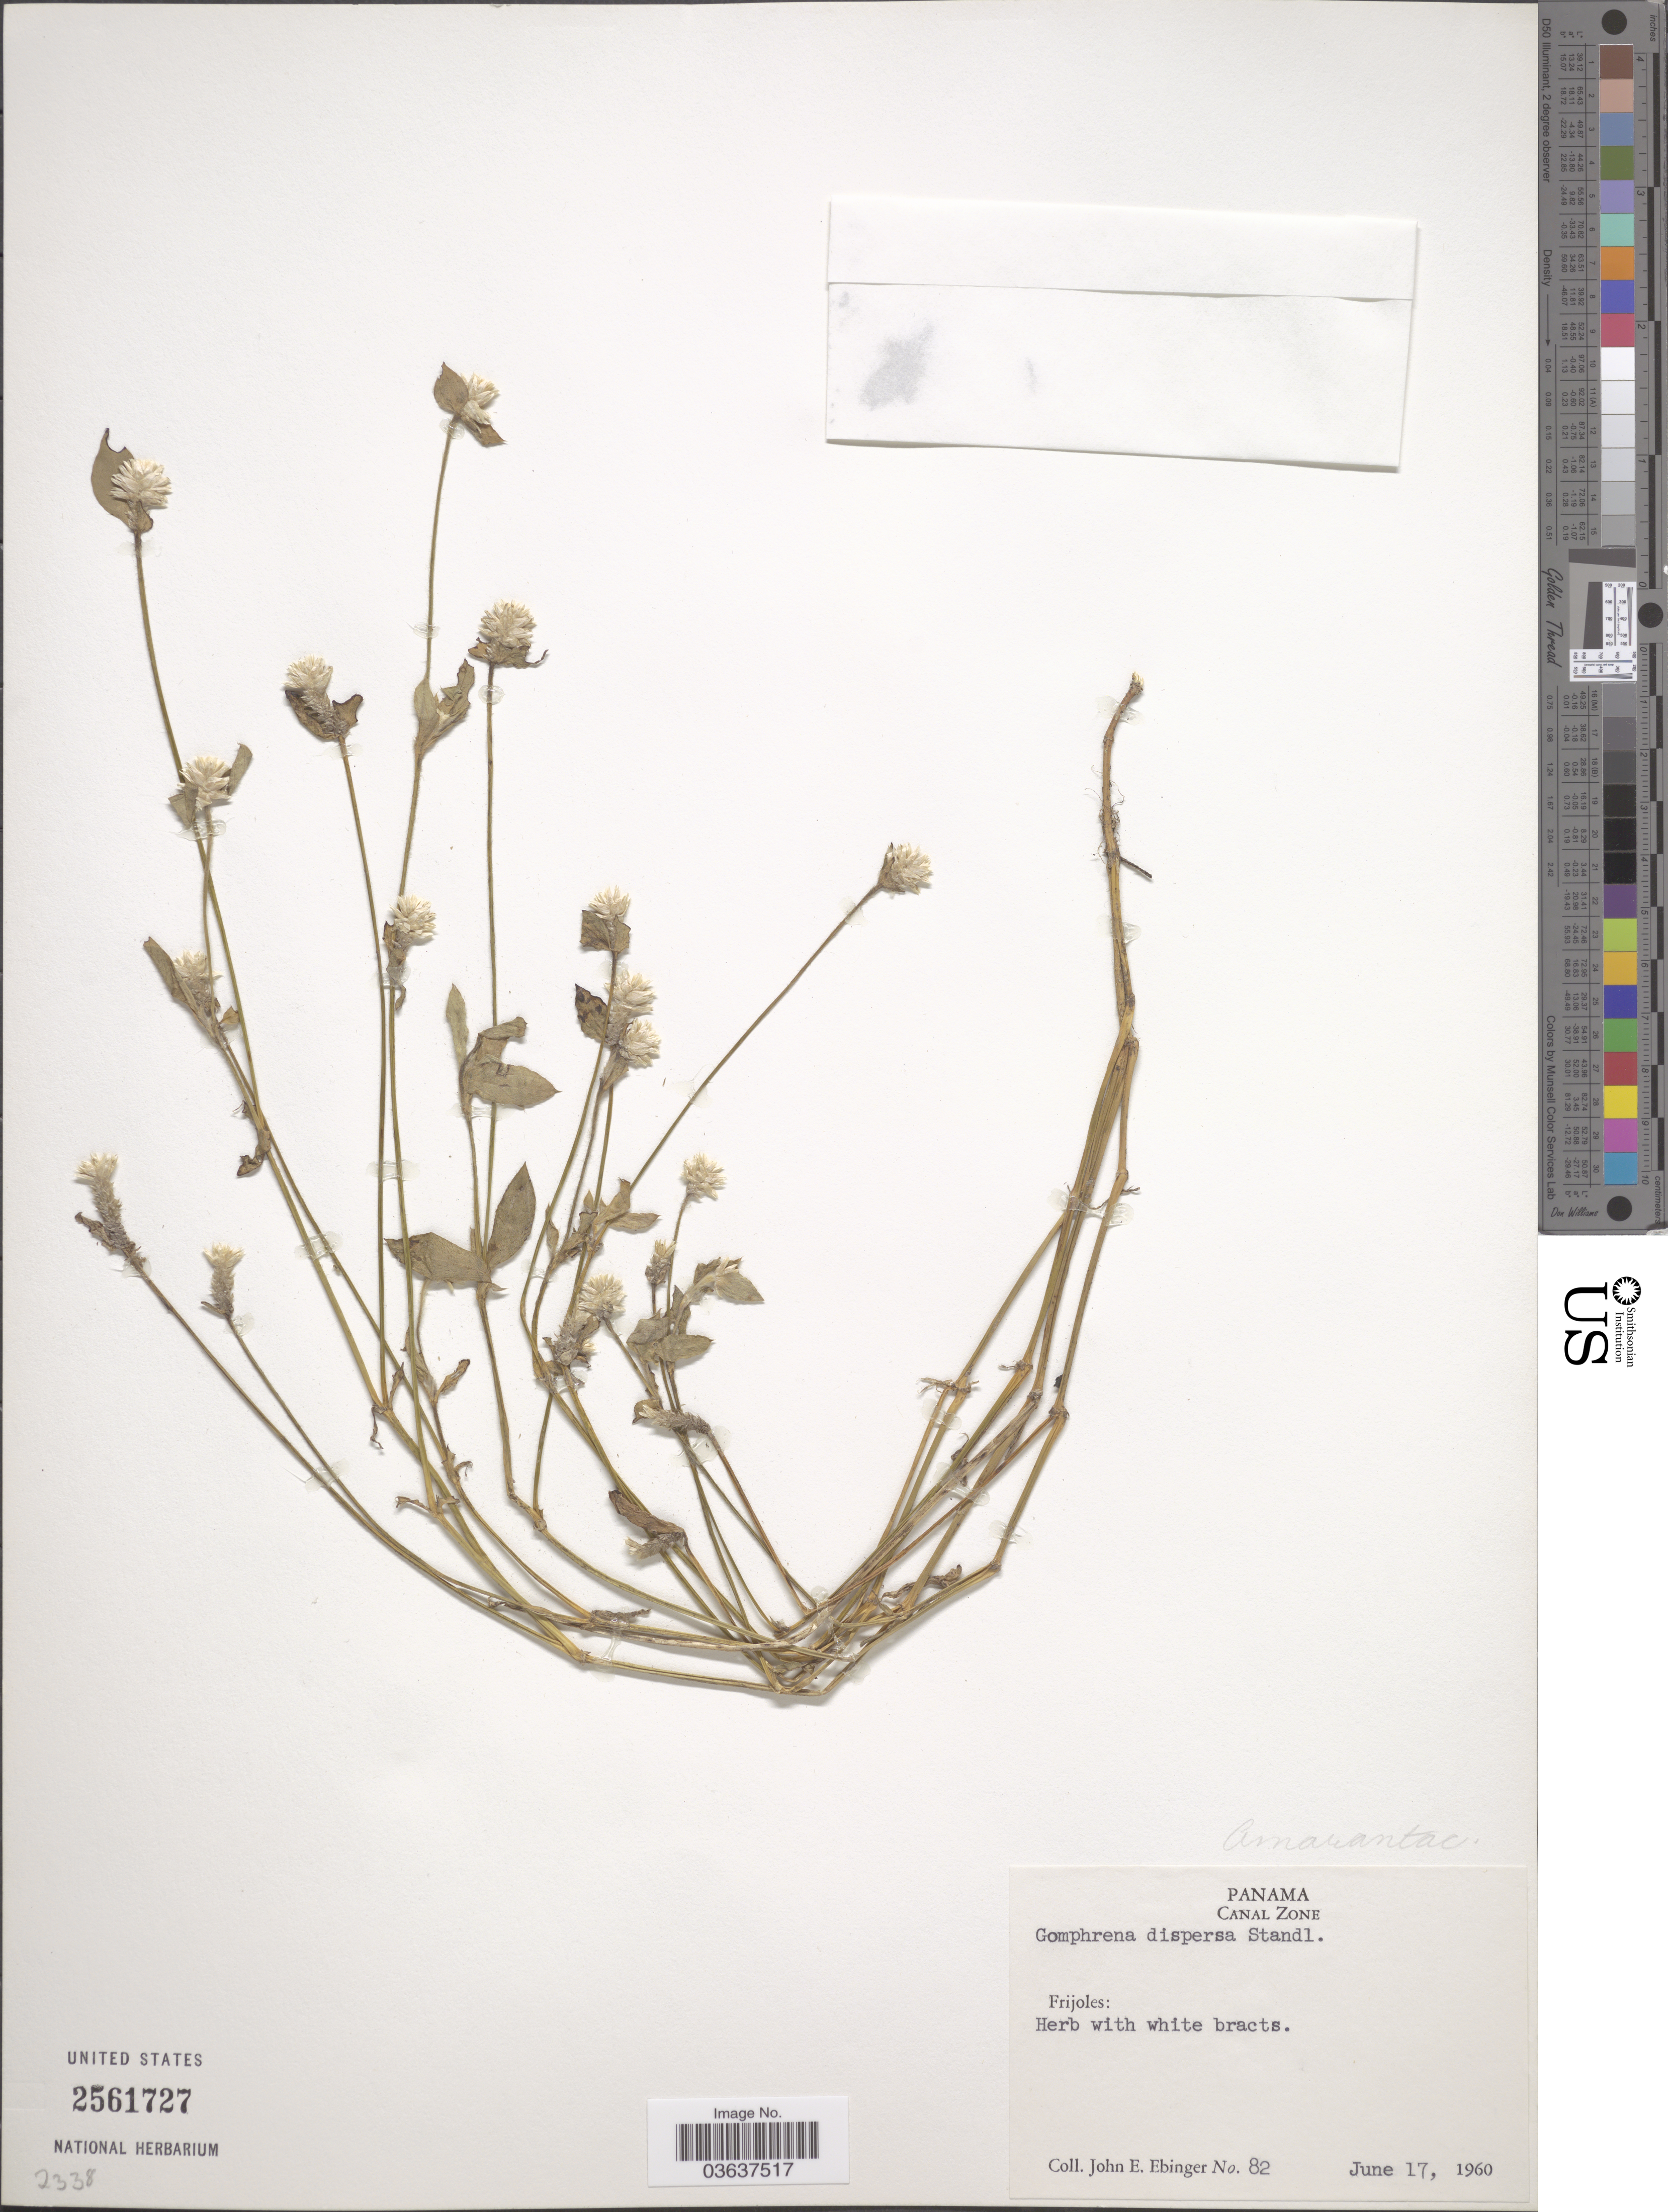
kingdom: Plantae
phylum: Tracheophyta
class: Magnoliopsida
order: Caryophyllales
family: Amaranthaceae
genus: Gomphrena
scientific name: Gomphrena dispersa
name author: Standl.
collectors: J. Ebinger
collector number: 82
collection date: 1960-06-17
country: Panama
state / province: Colón / Panamá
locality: Canal Zone. Frijoles.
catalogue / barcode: US 2561727